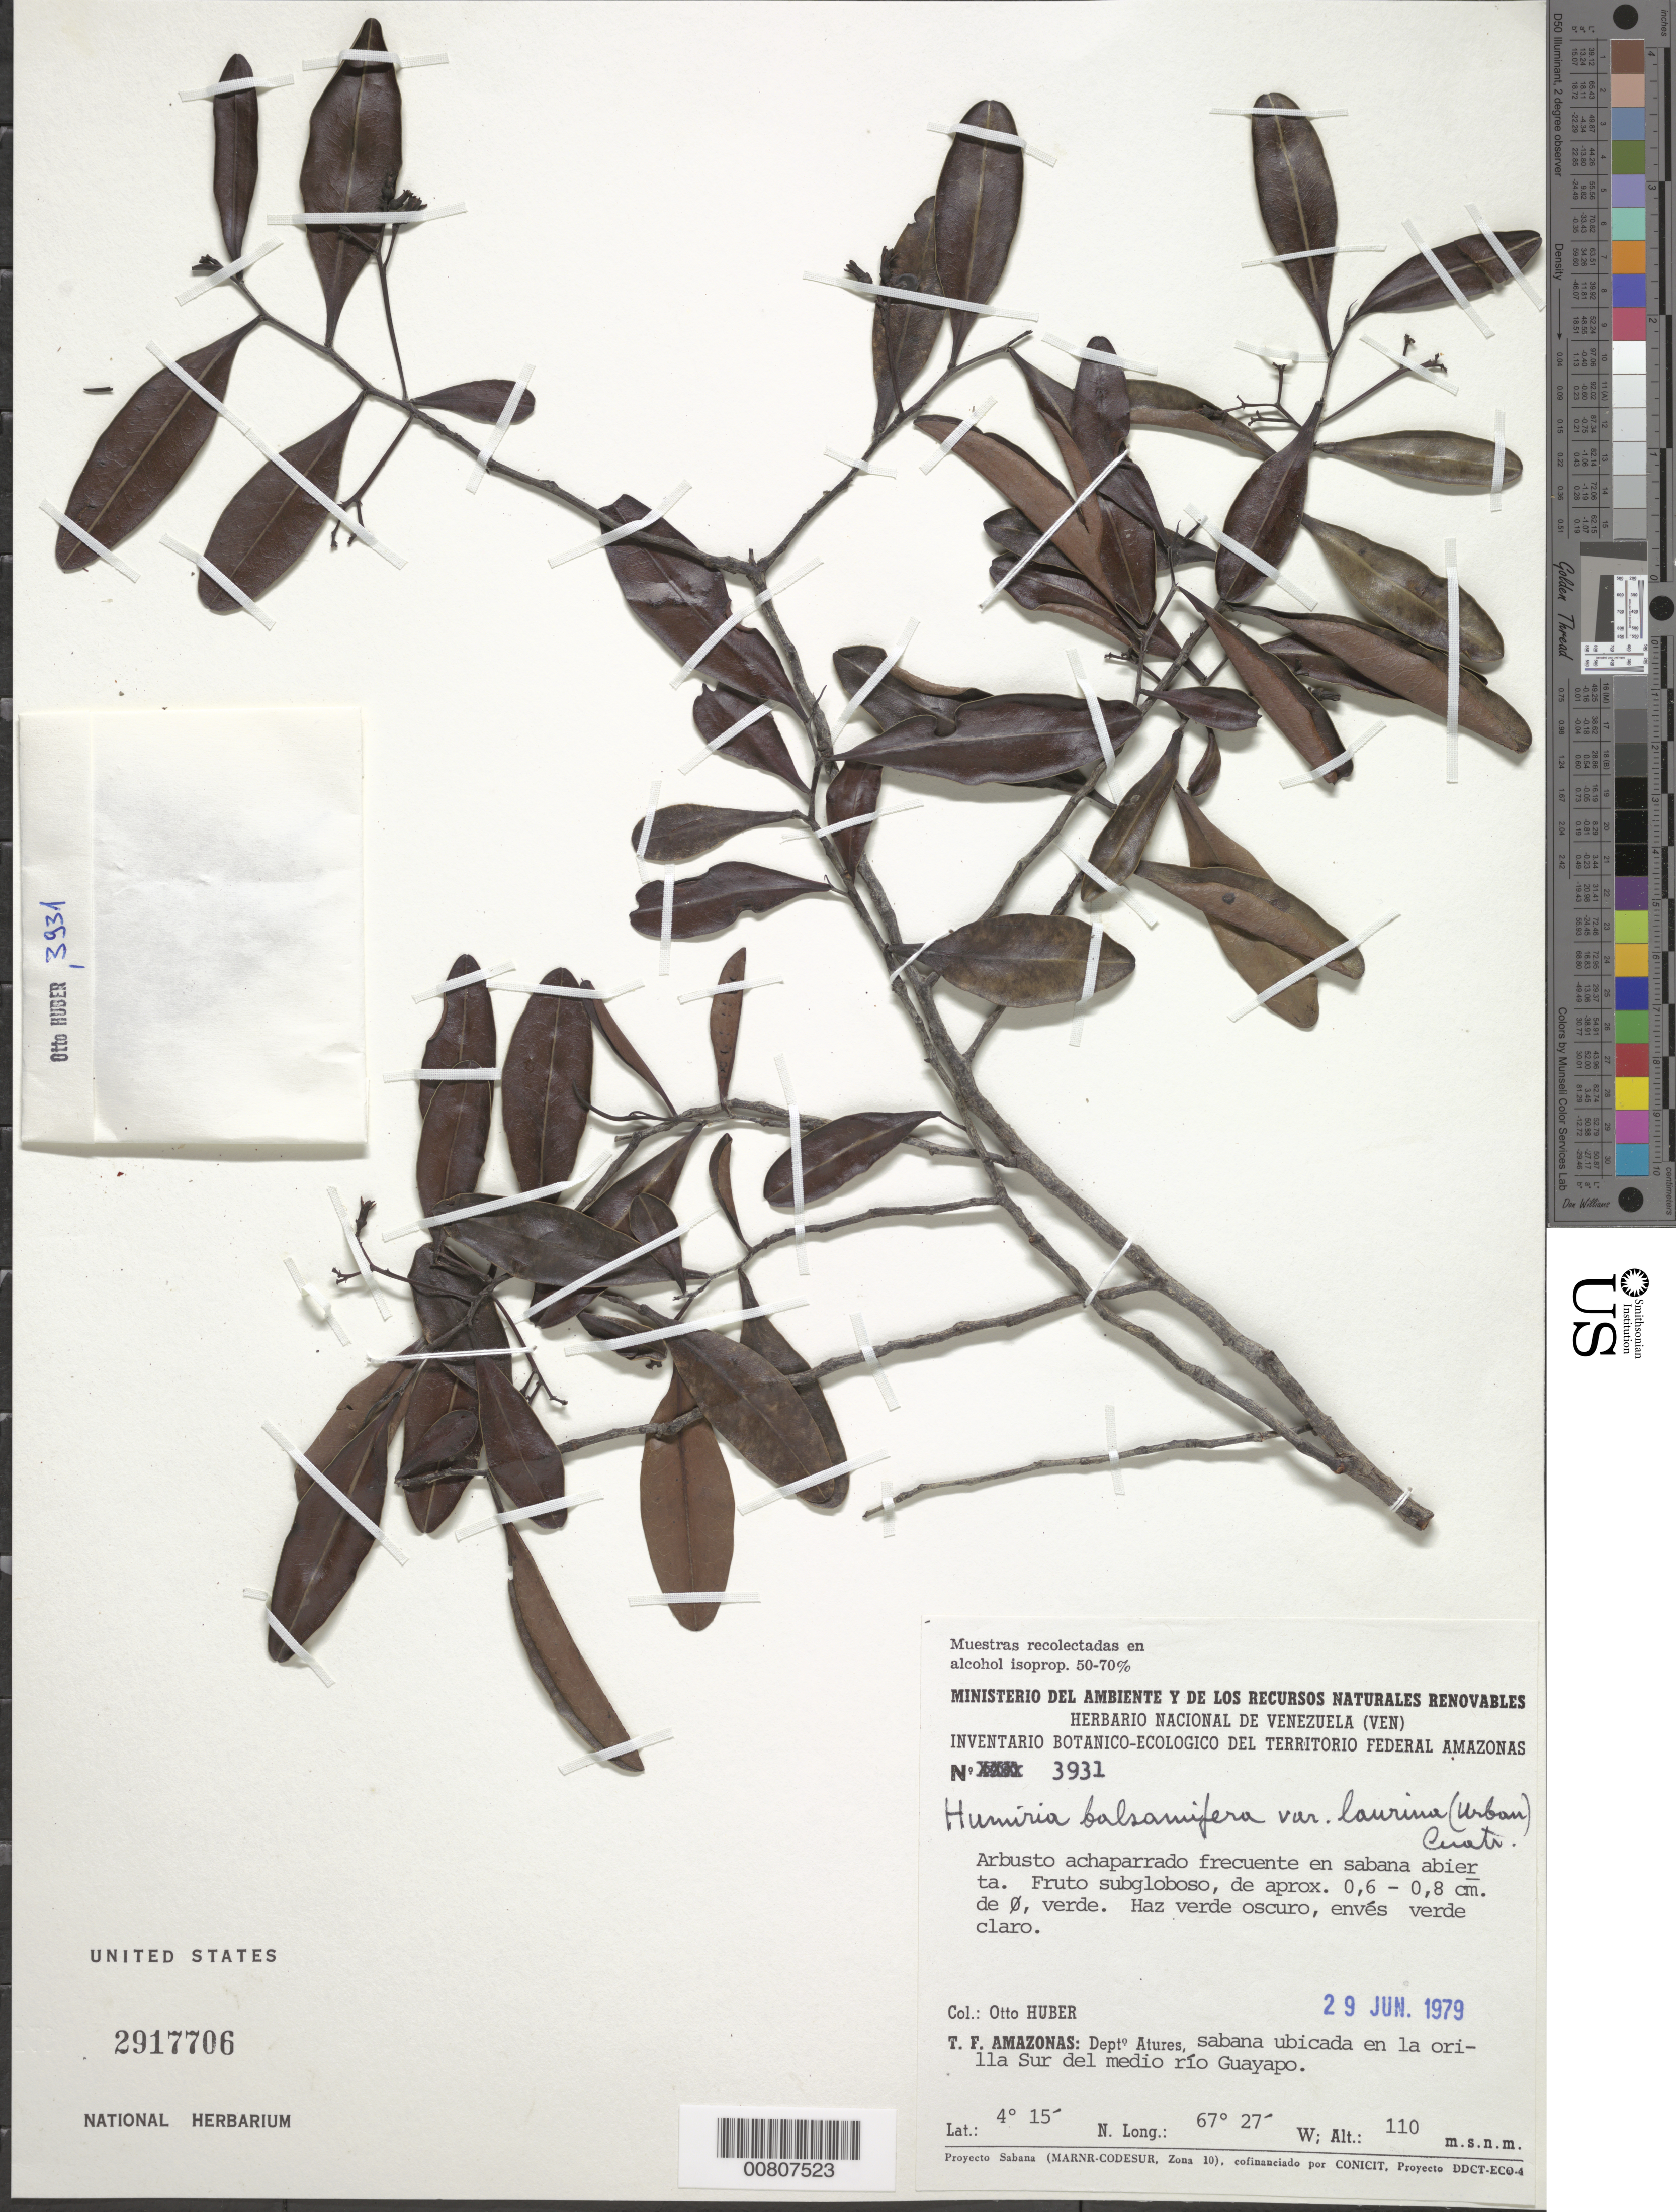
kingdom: Plantae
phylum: Tracheophyta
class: Magnoliopsida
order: Malpighiales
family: Humiriaceae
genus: Humiria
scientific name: Humiria balsamifera var. laurina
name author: Cuatrec.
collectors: O. Huber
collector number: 3931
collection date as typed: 29-Jun-79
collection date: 1979-06-29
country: Venezuela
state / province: Amazonas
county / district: Atures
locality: Medio Río Guayapo, S of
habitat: Sabana abierta en la orilla del río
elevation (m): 110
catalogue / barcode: US 2917706